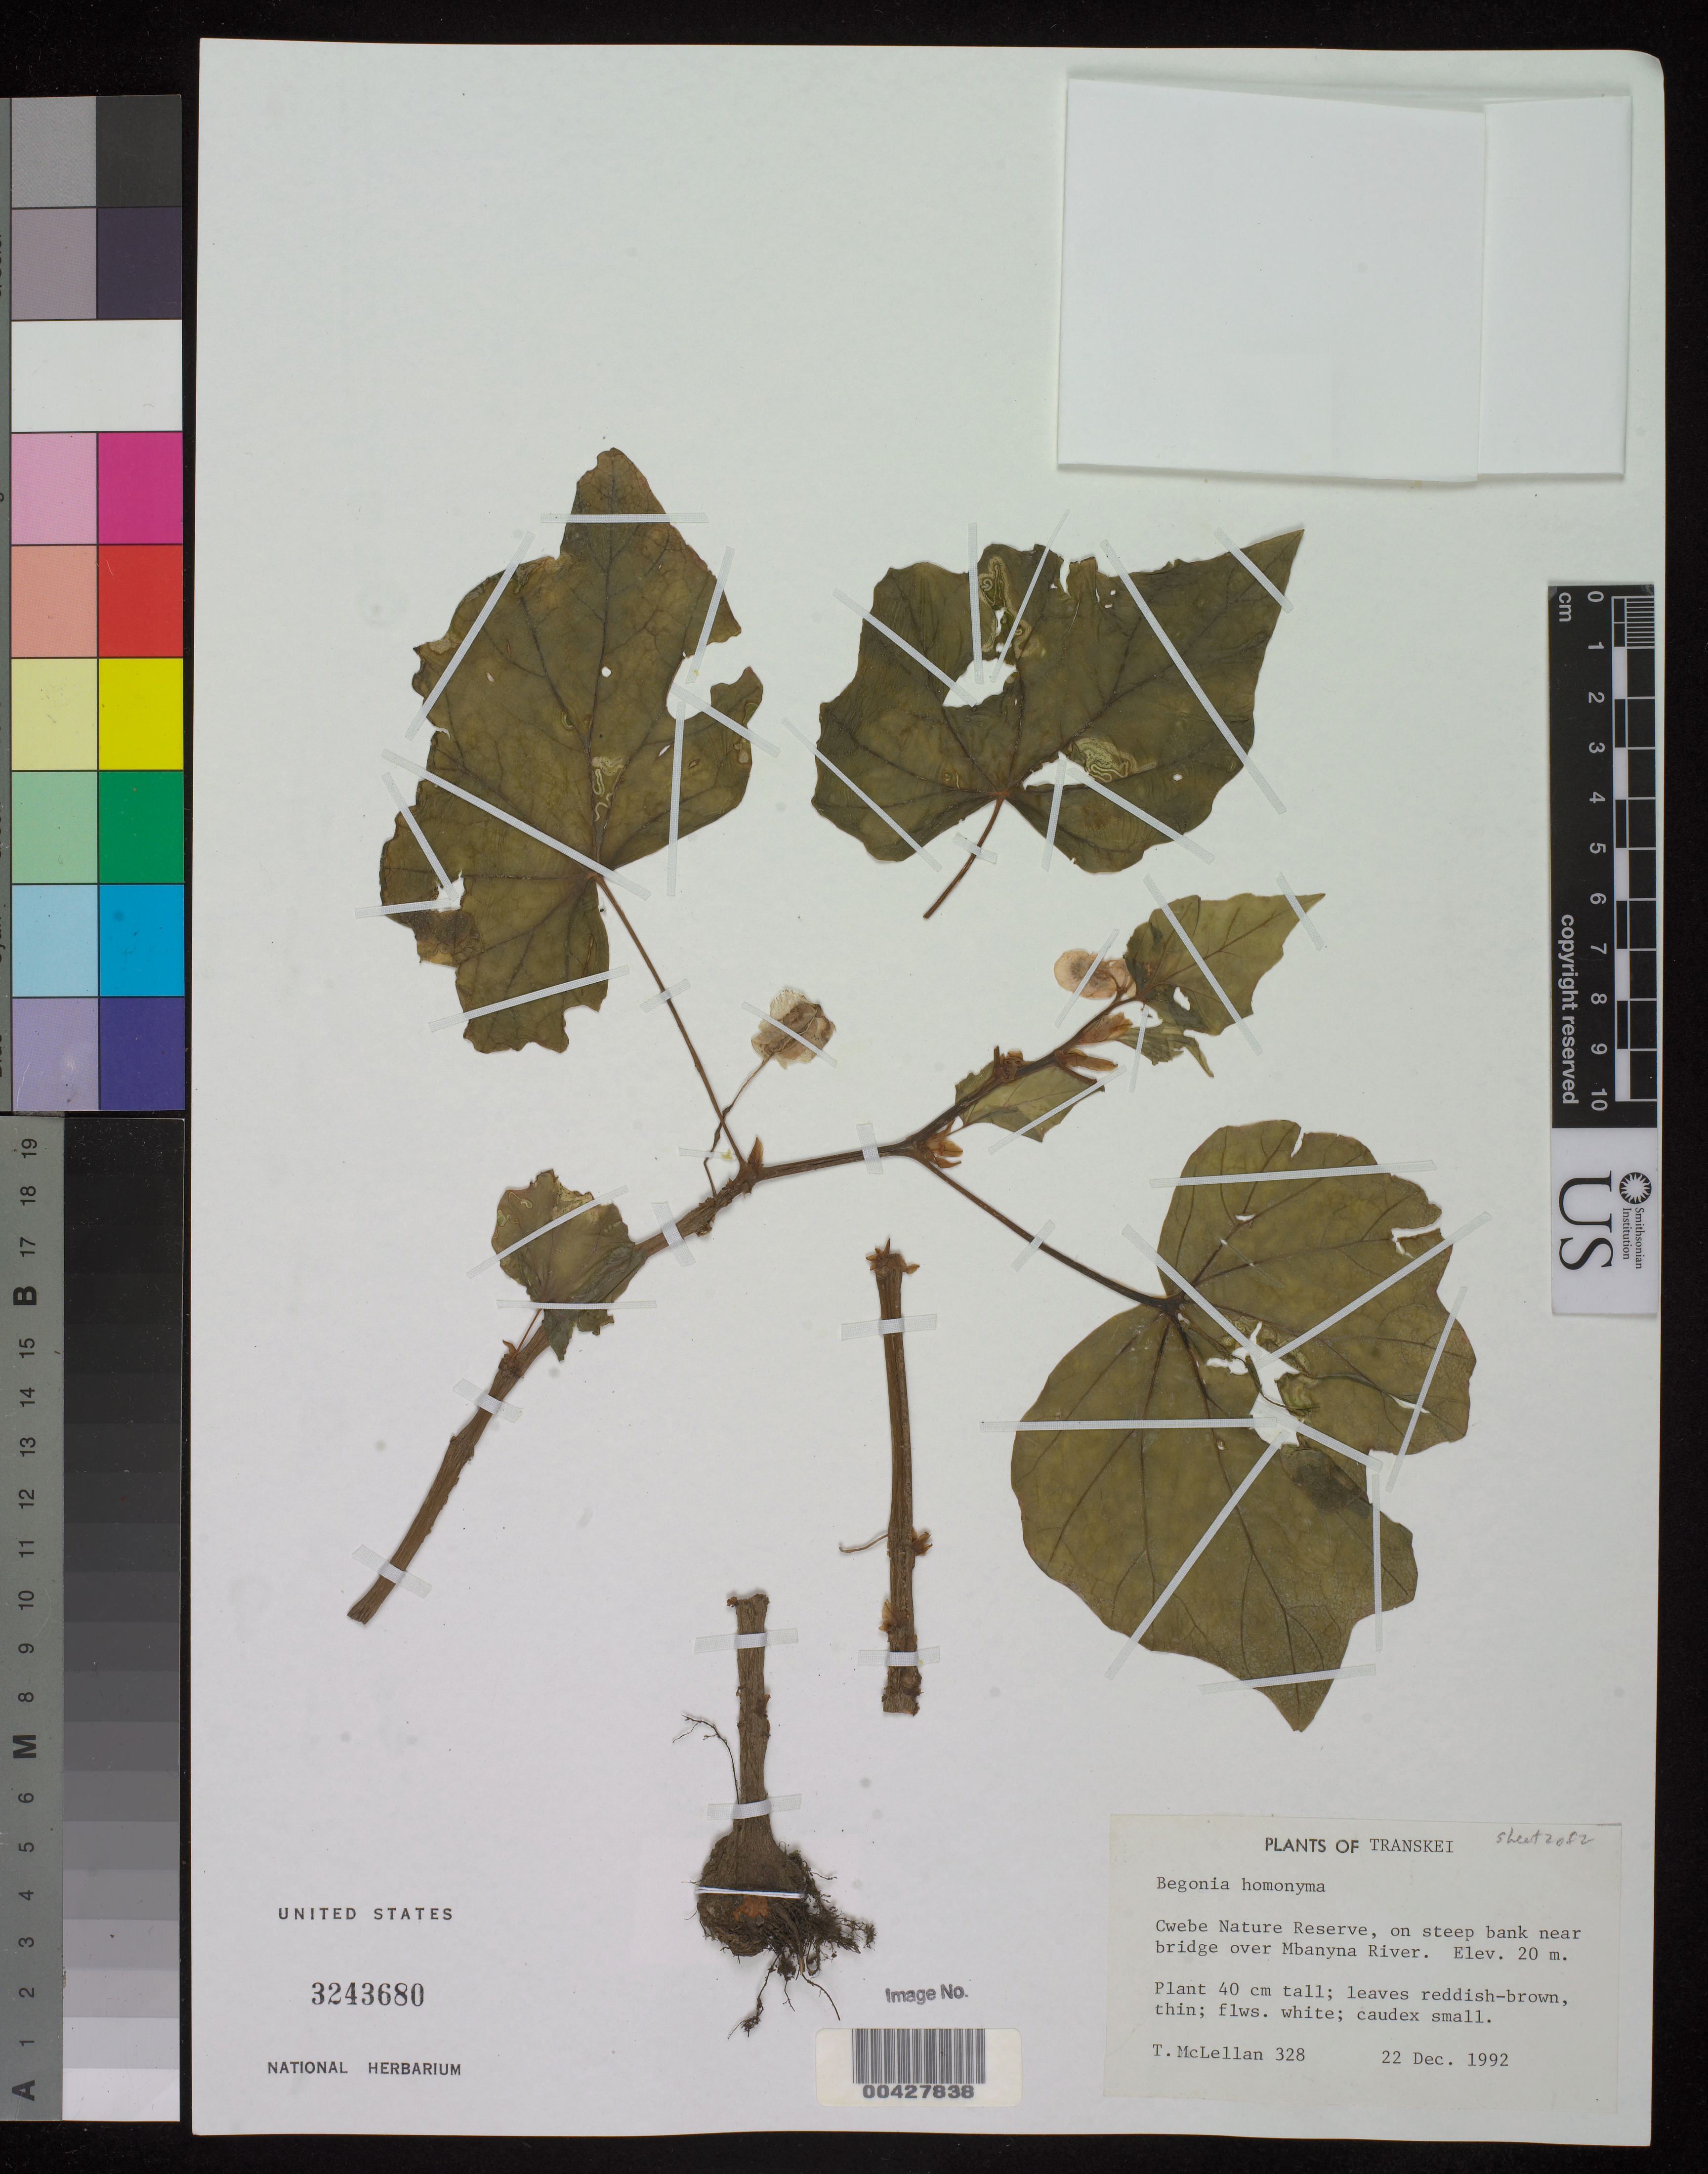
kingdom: Plantae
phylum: Tracheophyta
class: Magnoliopsida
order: Cucurbitales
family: Begoniaceae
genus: Begonia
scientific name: Begonia homonyma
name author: Steud.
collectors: T. Mclellan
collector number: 328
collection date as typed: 22 Dec 1992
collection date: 1992-12-22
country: South Africa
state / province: Eastern Cape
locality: Transkei, cwebe nature reserve, near bridge over mbanyna river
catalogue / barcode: US 3243680